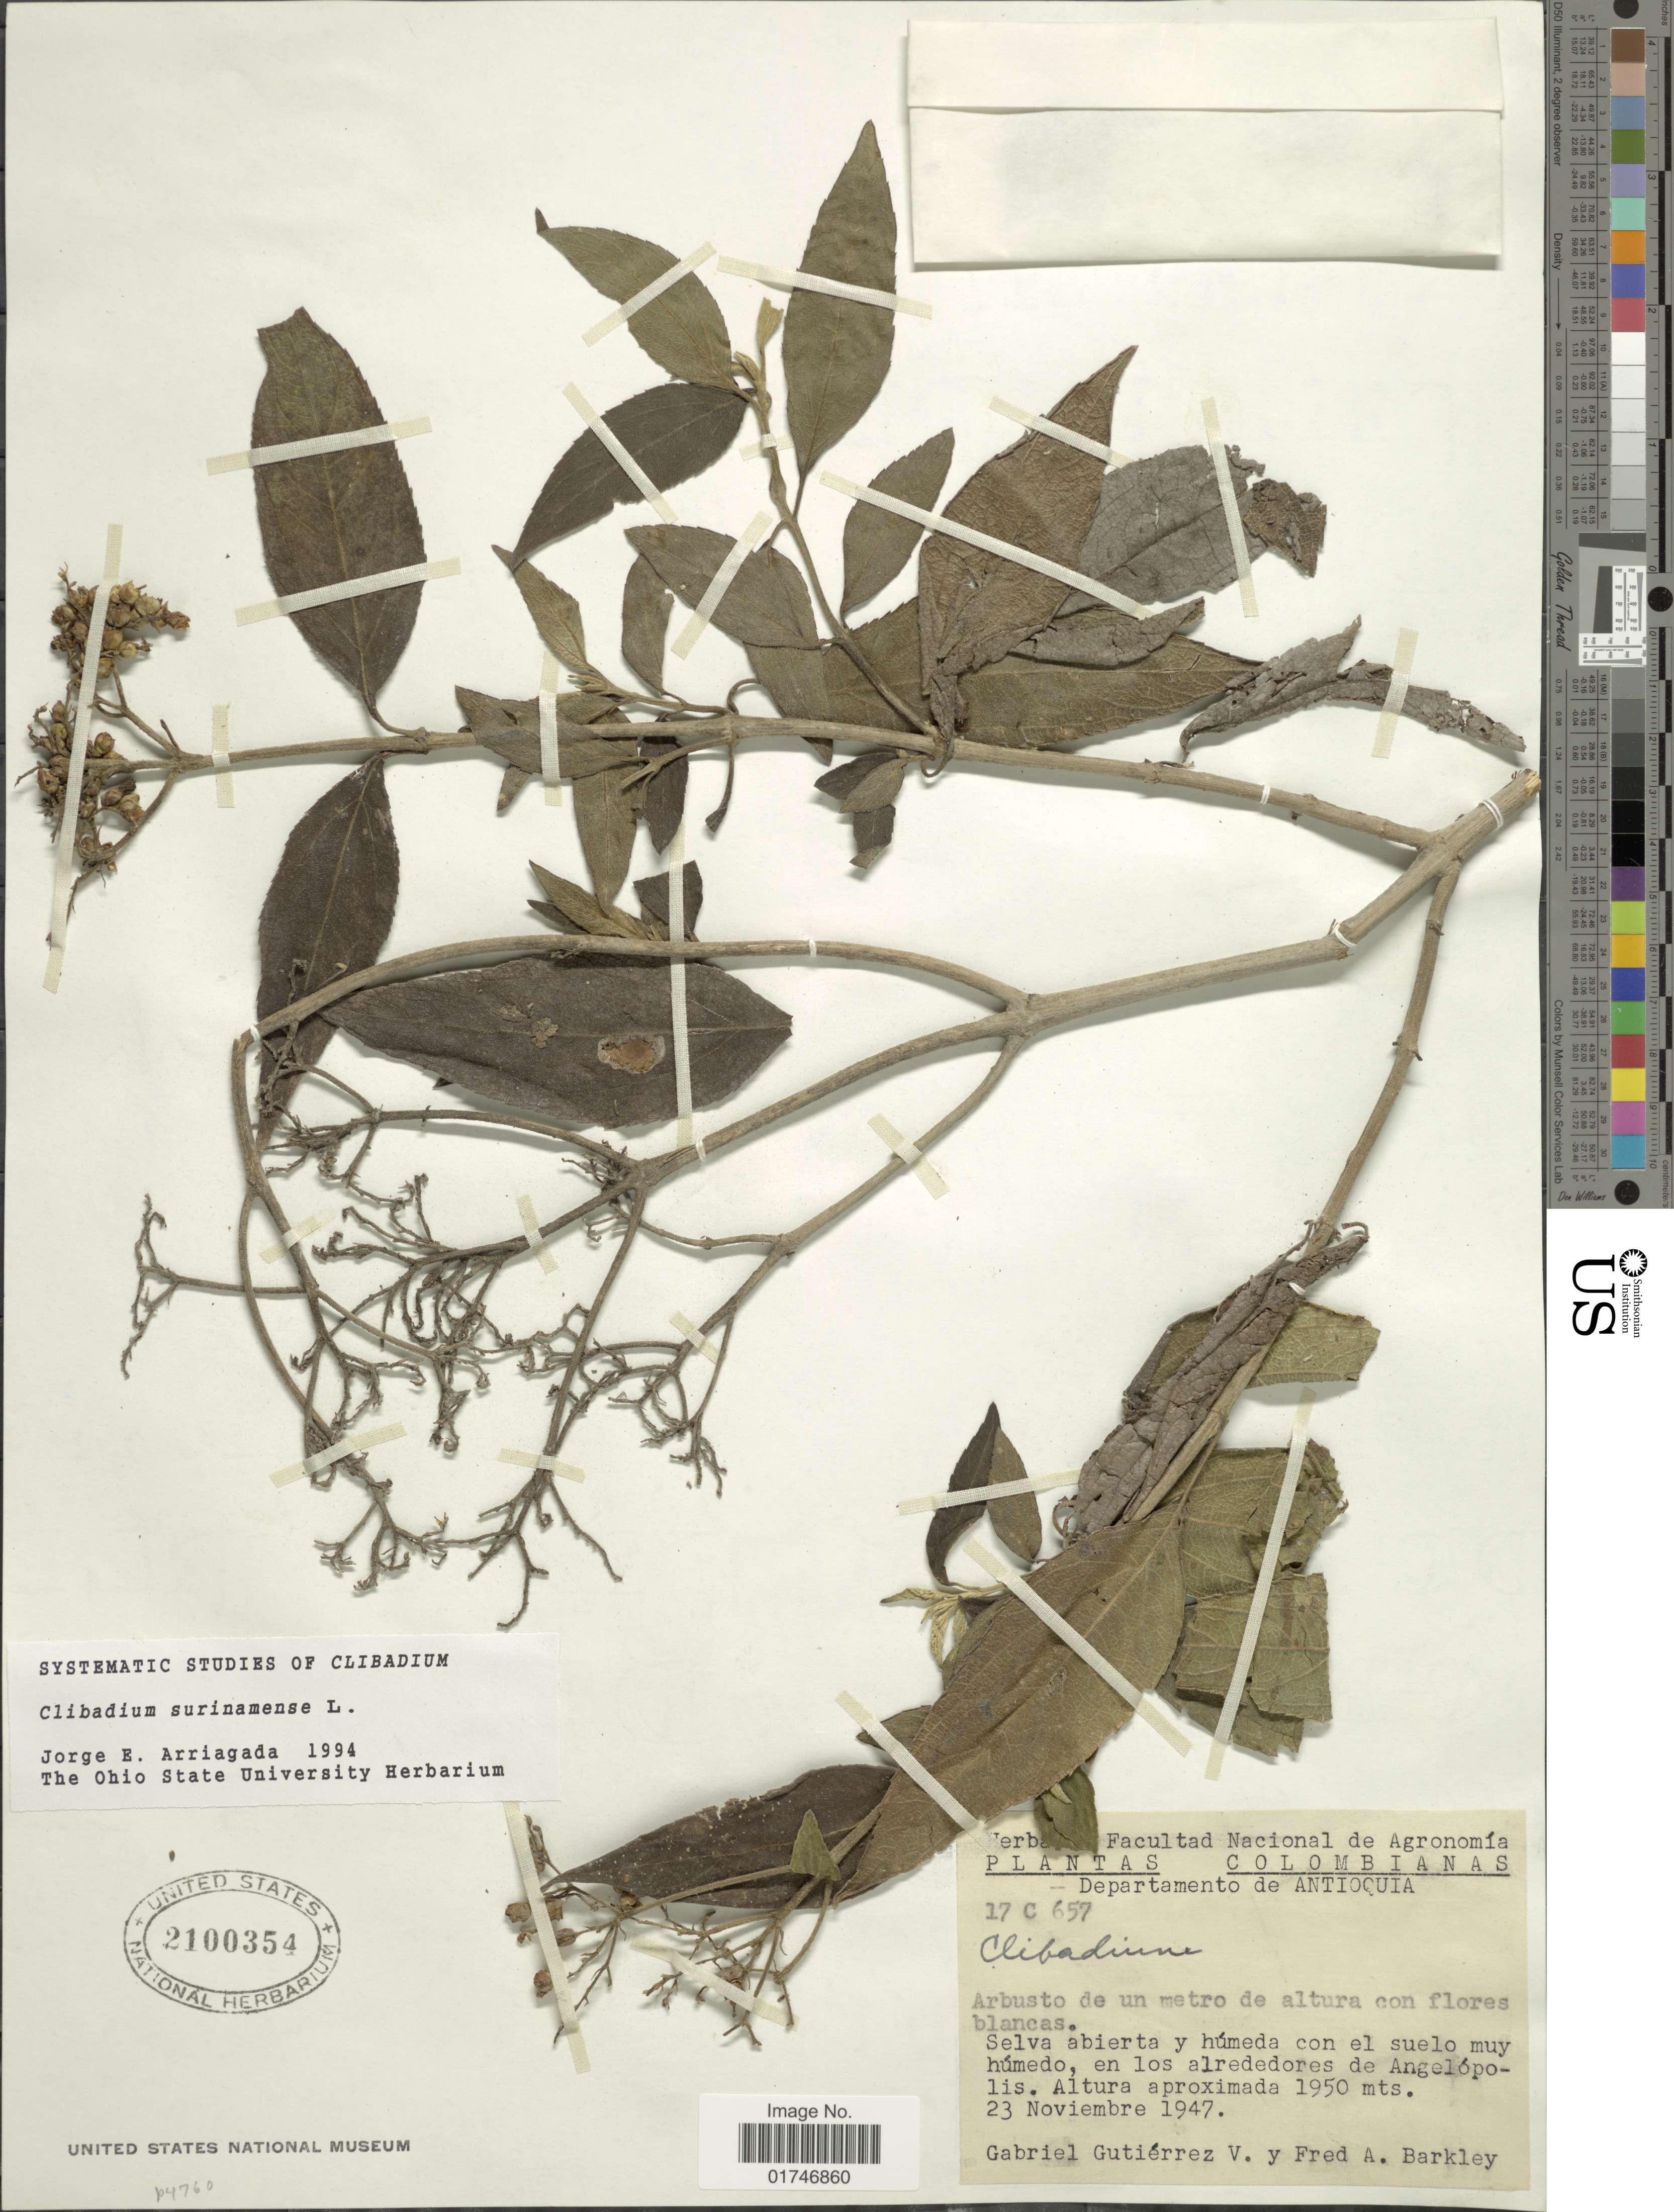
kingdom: Plantae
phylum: Tracheophyta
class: Magnoliopsida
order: Asterales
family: Asteraceae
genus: Clibadium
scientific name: Clibadium surinamense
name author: L.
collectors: G. Gutiérrez & F. A. Barkley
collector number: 17C657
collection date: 1947-11-23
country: Colombia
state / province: Antioquia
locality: Departamento de Antioquia. Selva abierta y húmeda con el suelo muy húmedo, en los alrededores de Angelópolis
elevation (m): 1950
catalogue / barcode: US 2100354